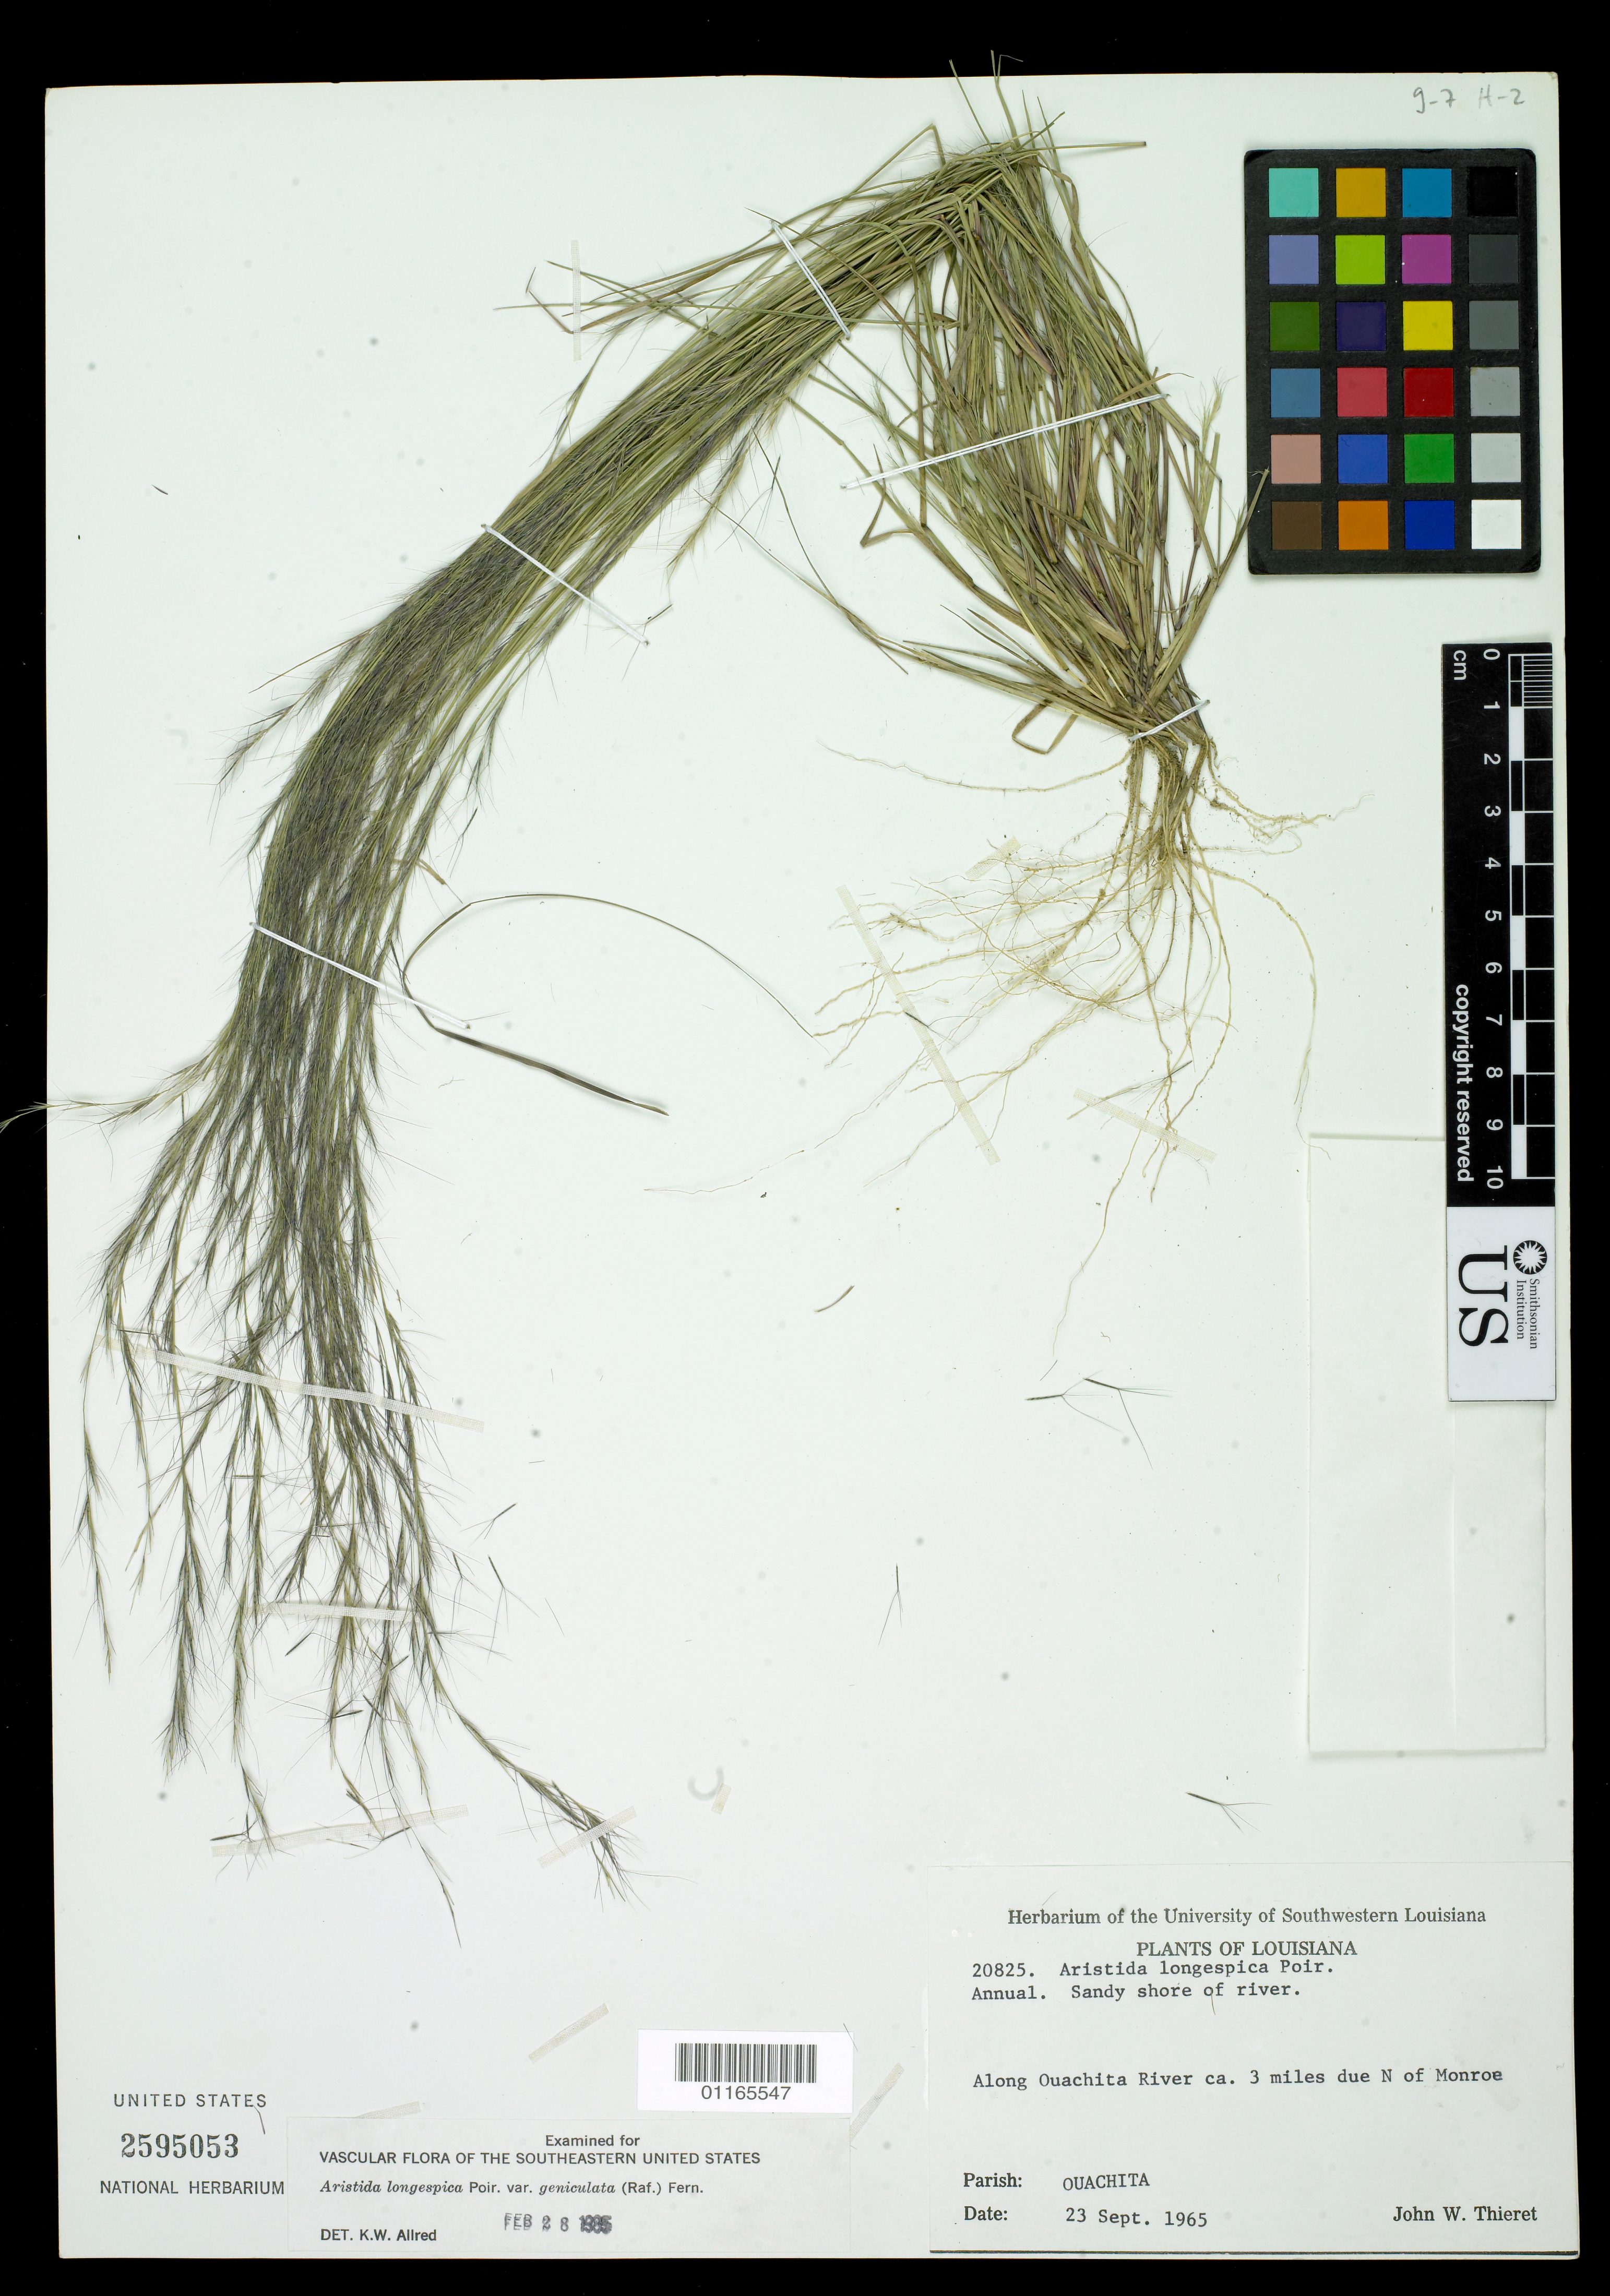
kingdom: Plantae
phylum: Tracheophyta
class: Liliopsida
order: Poales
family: Poaceae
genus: Aristida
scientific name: Aristida longespica var. geniculata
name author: (Raf.) Fernald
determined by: Allred, Kelly W., Director & Curator (NMCR), New Mexico State University (UNITED STATES)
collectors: J. W. Thieret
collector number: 20825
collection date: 1965-09-23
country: United States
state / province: Louisiana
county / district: Ouachita Parish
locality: Along Ouchita River ca. 3 miles due N of Monroe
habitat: Annual. Sandy shore of river.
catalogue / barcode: US 2595053